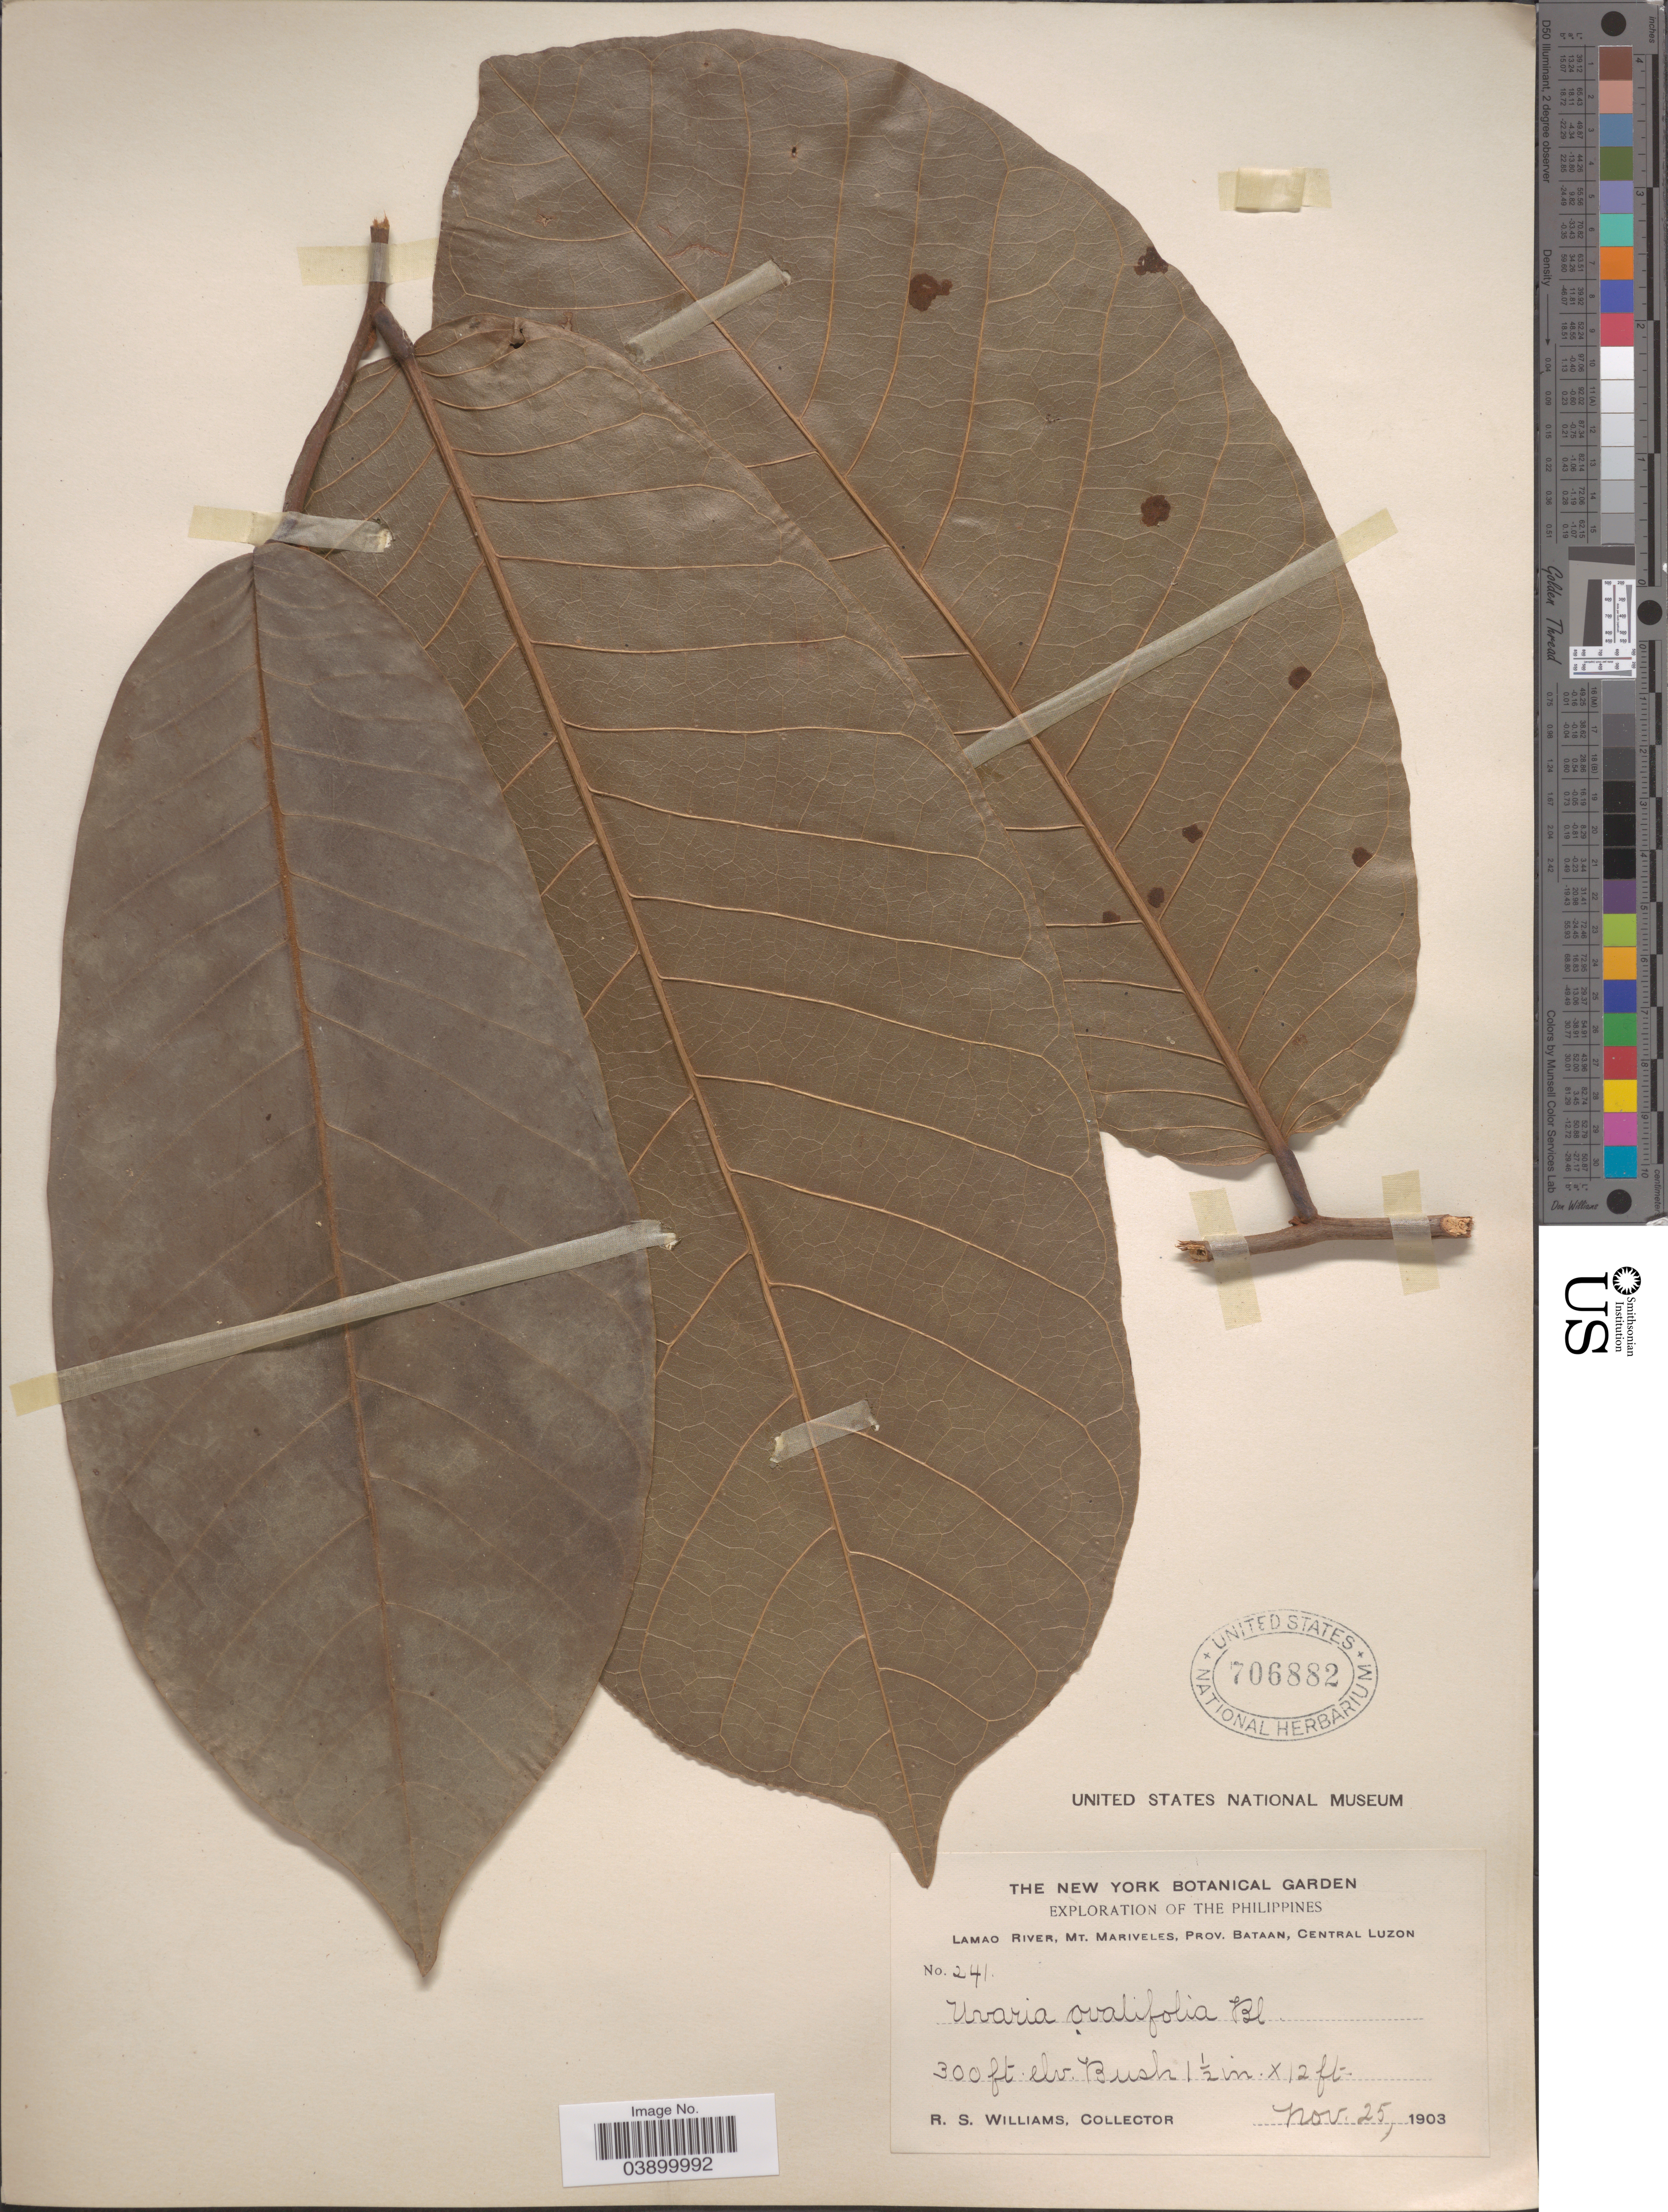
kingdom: Plantae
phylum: Tracheophyta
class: Magnoliopsida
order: Magnoliales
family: Annonaceae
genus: Uvaria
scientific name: Uvaria sorzogonensis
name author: C. Presl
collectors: R. S. Williams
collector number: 241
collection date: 1903-11-25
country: Philippines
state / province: Central Luzon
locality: Lamao River, Mt. Mariveles, Prov. Bataan.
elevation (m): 91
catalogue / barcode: US 706882